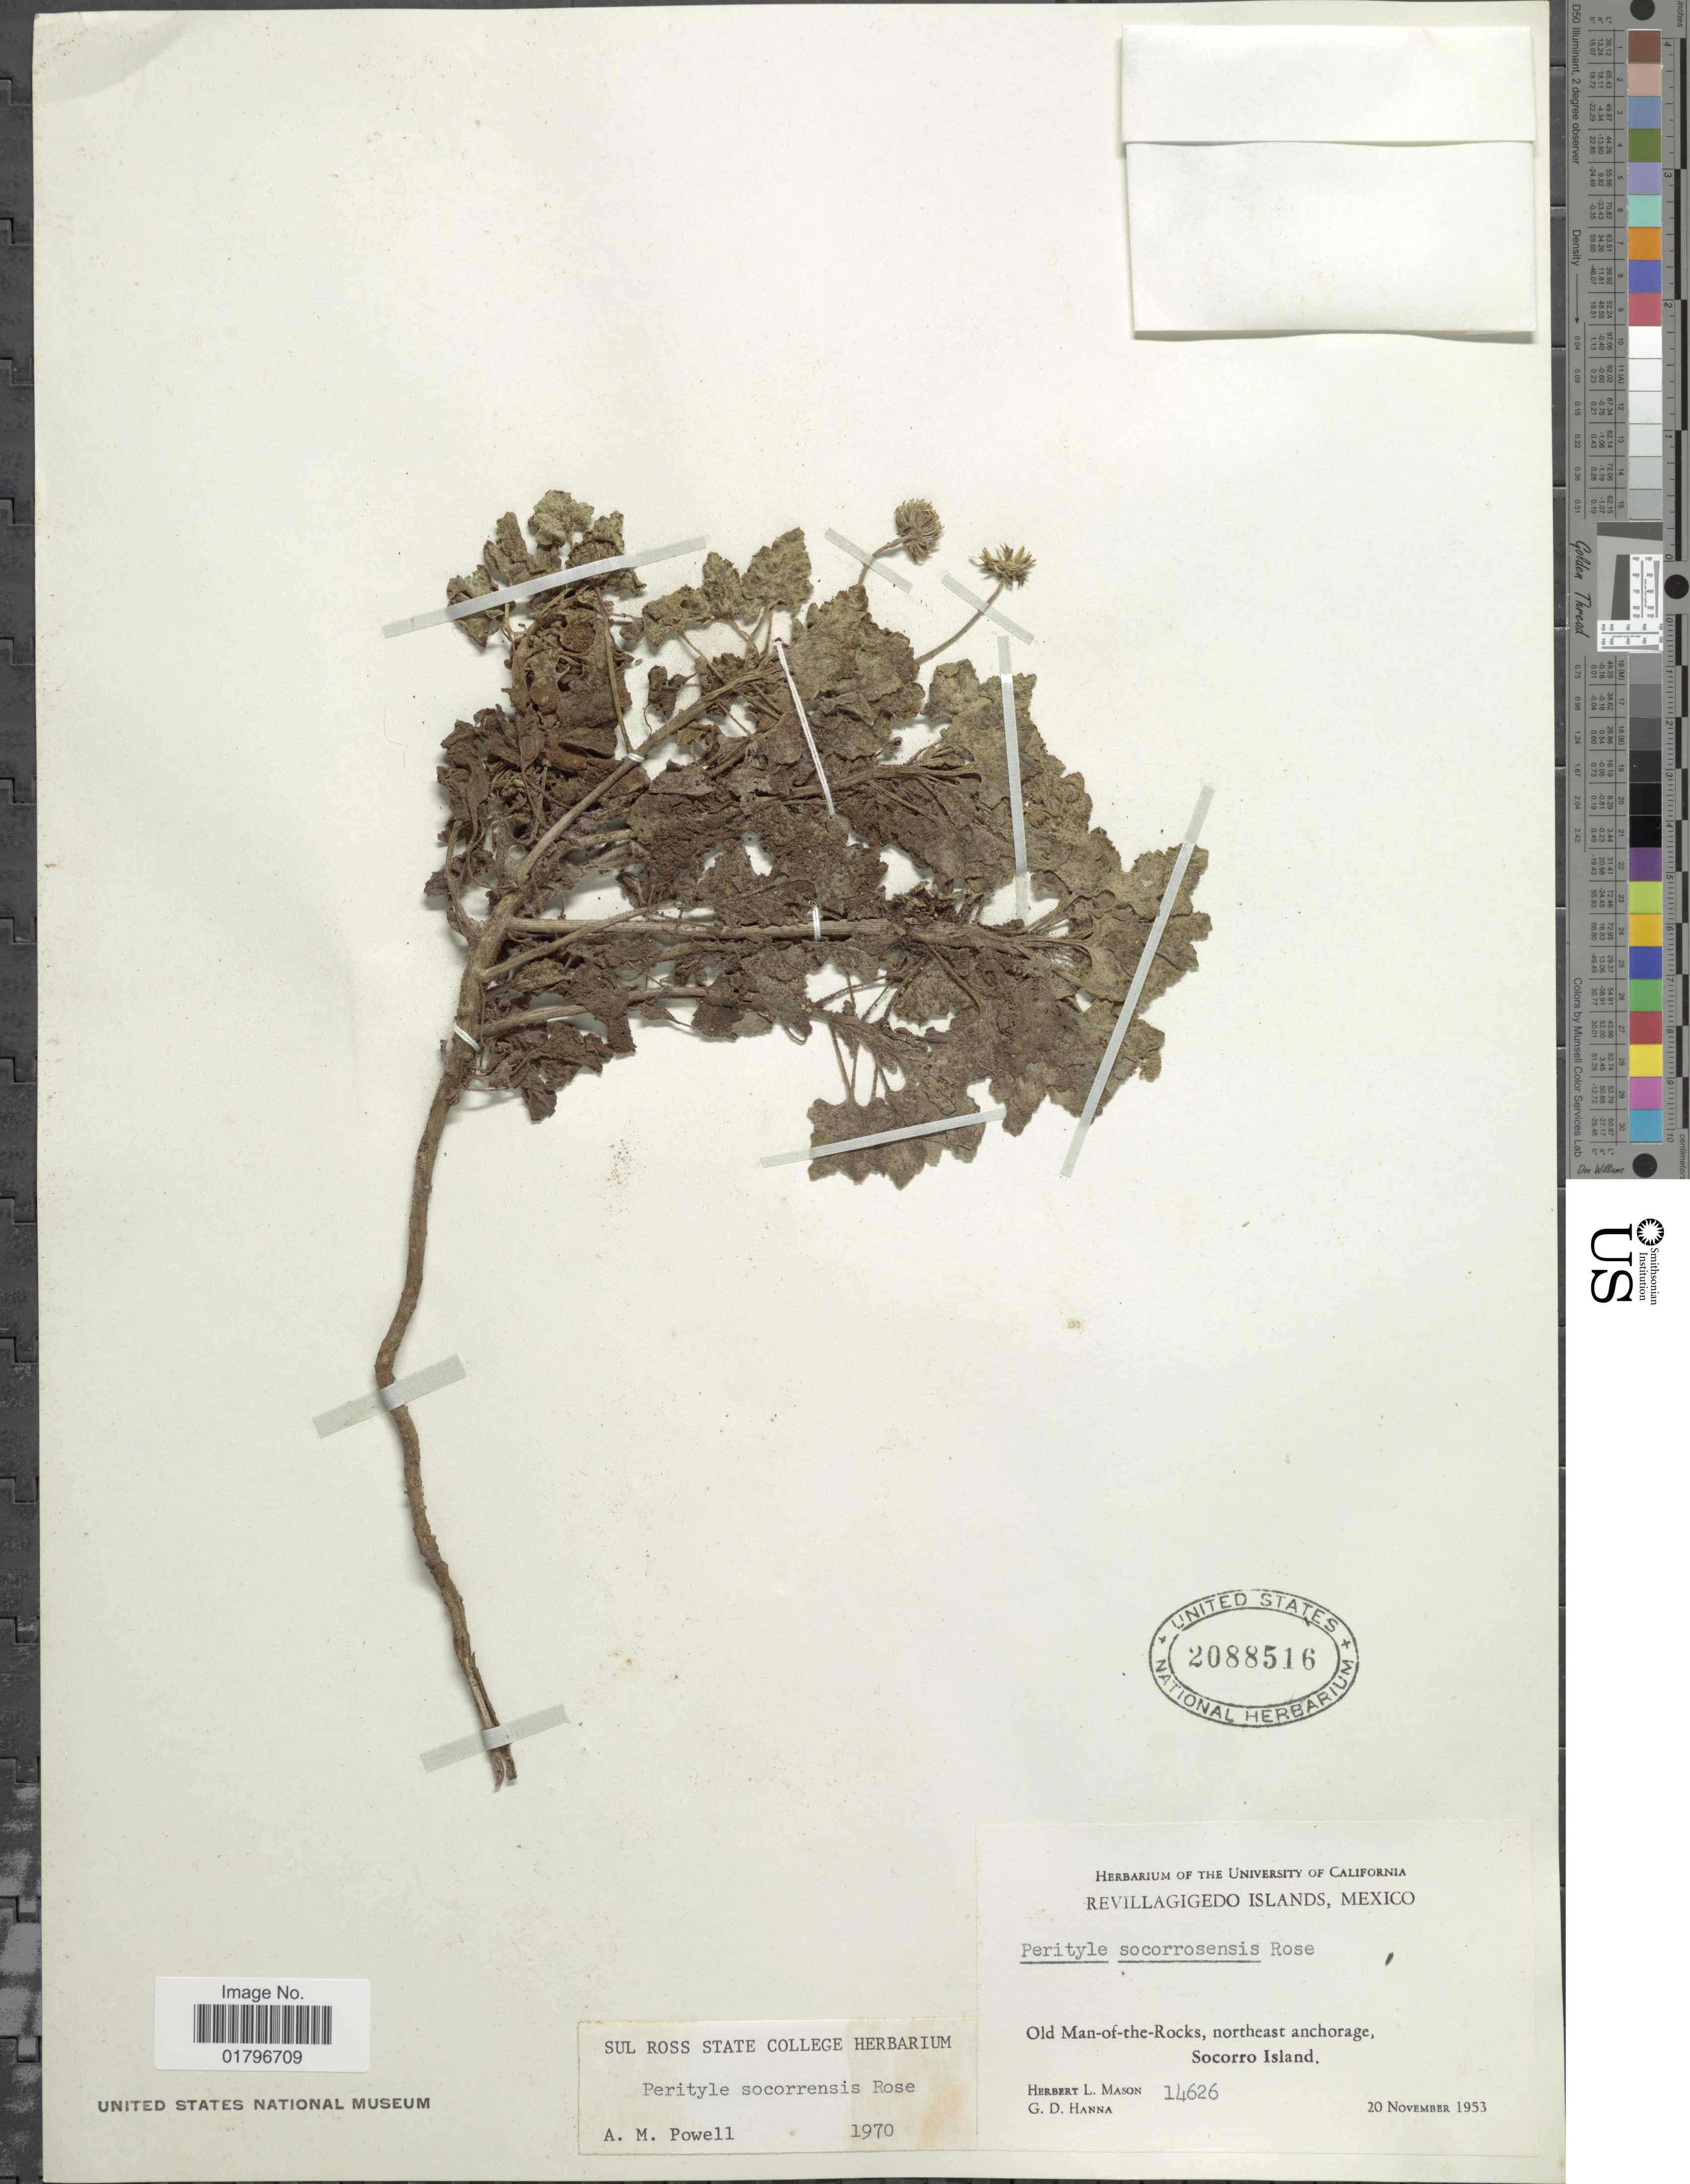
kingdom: Plantae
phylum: Tracheophyta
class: Magnoliopsida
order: Asterales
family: Asteraceae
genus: Perityle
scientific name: Perityle socorrosensis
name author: Rose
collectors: H. L. Mason & G. D. Hanna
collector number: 14626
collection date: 1953-11-20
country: Mexico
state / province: Colima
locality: Revillagigedo Islands, Mexico. Old Man-of-the-Rocks, northeast anchorage, Socorro Island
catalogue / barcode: US 2088516